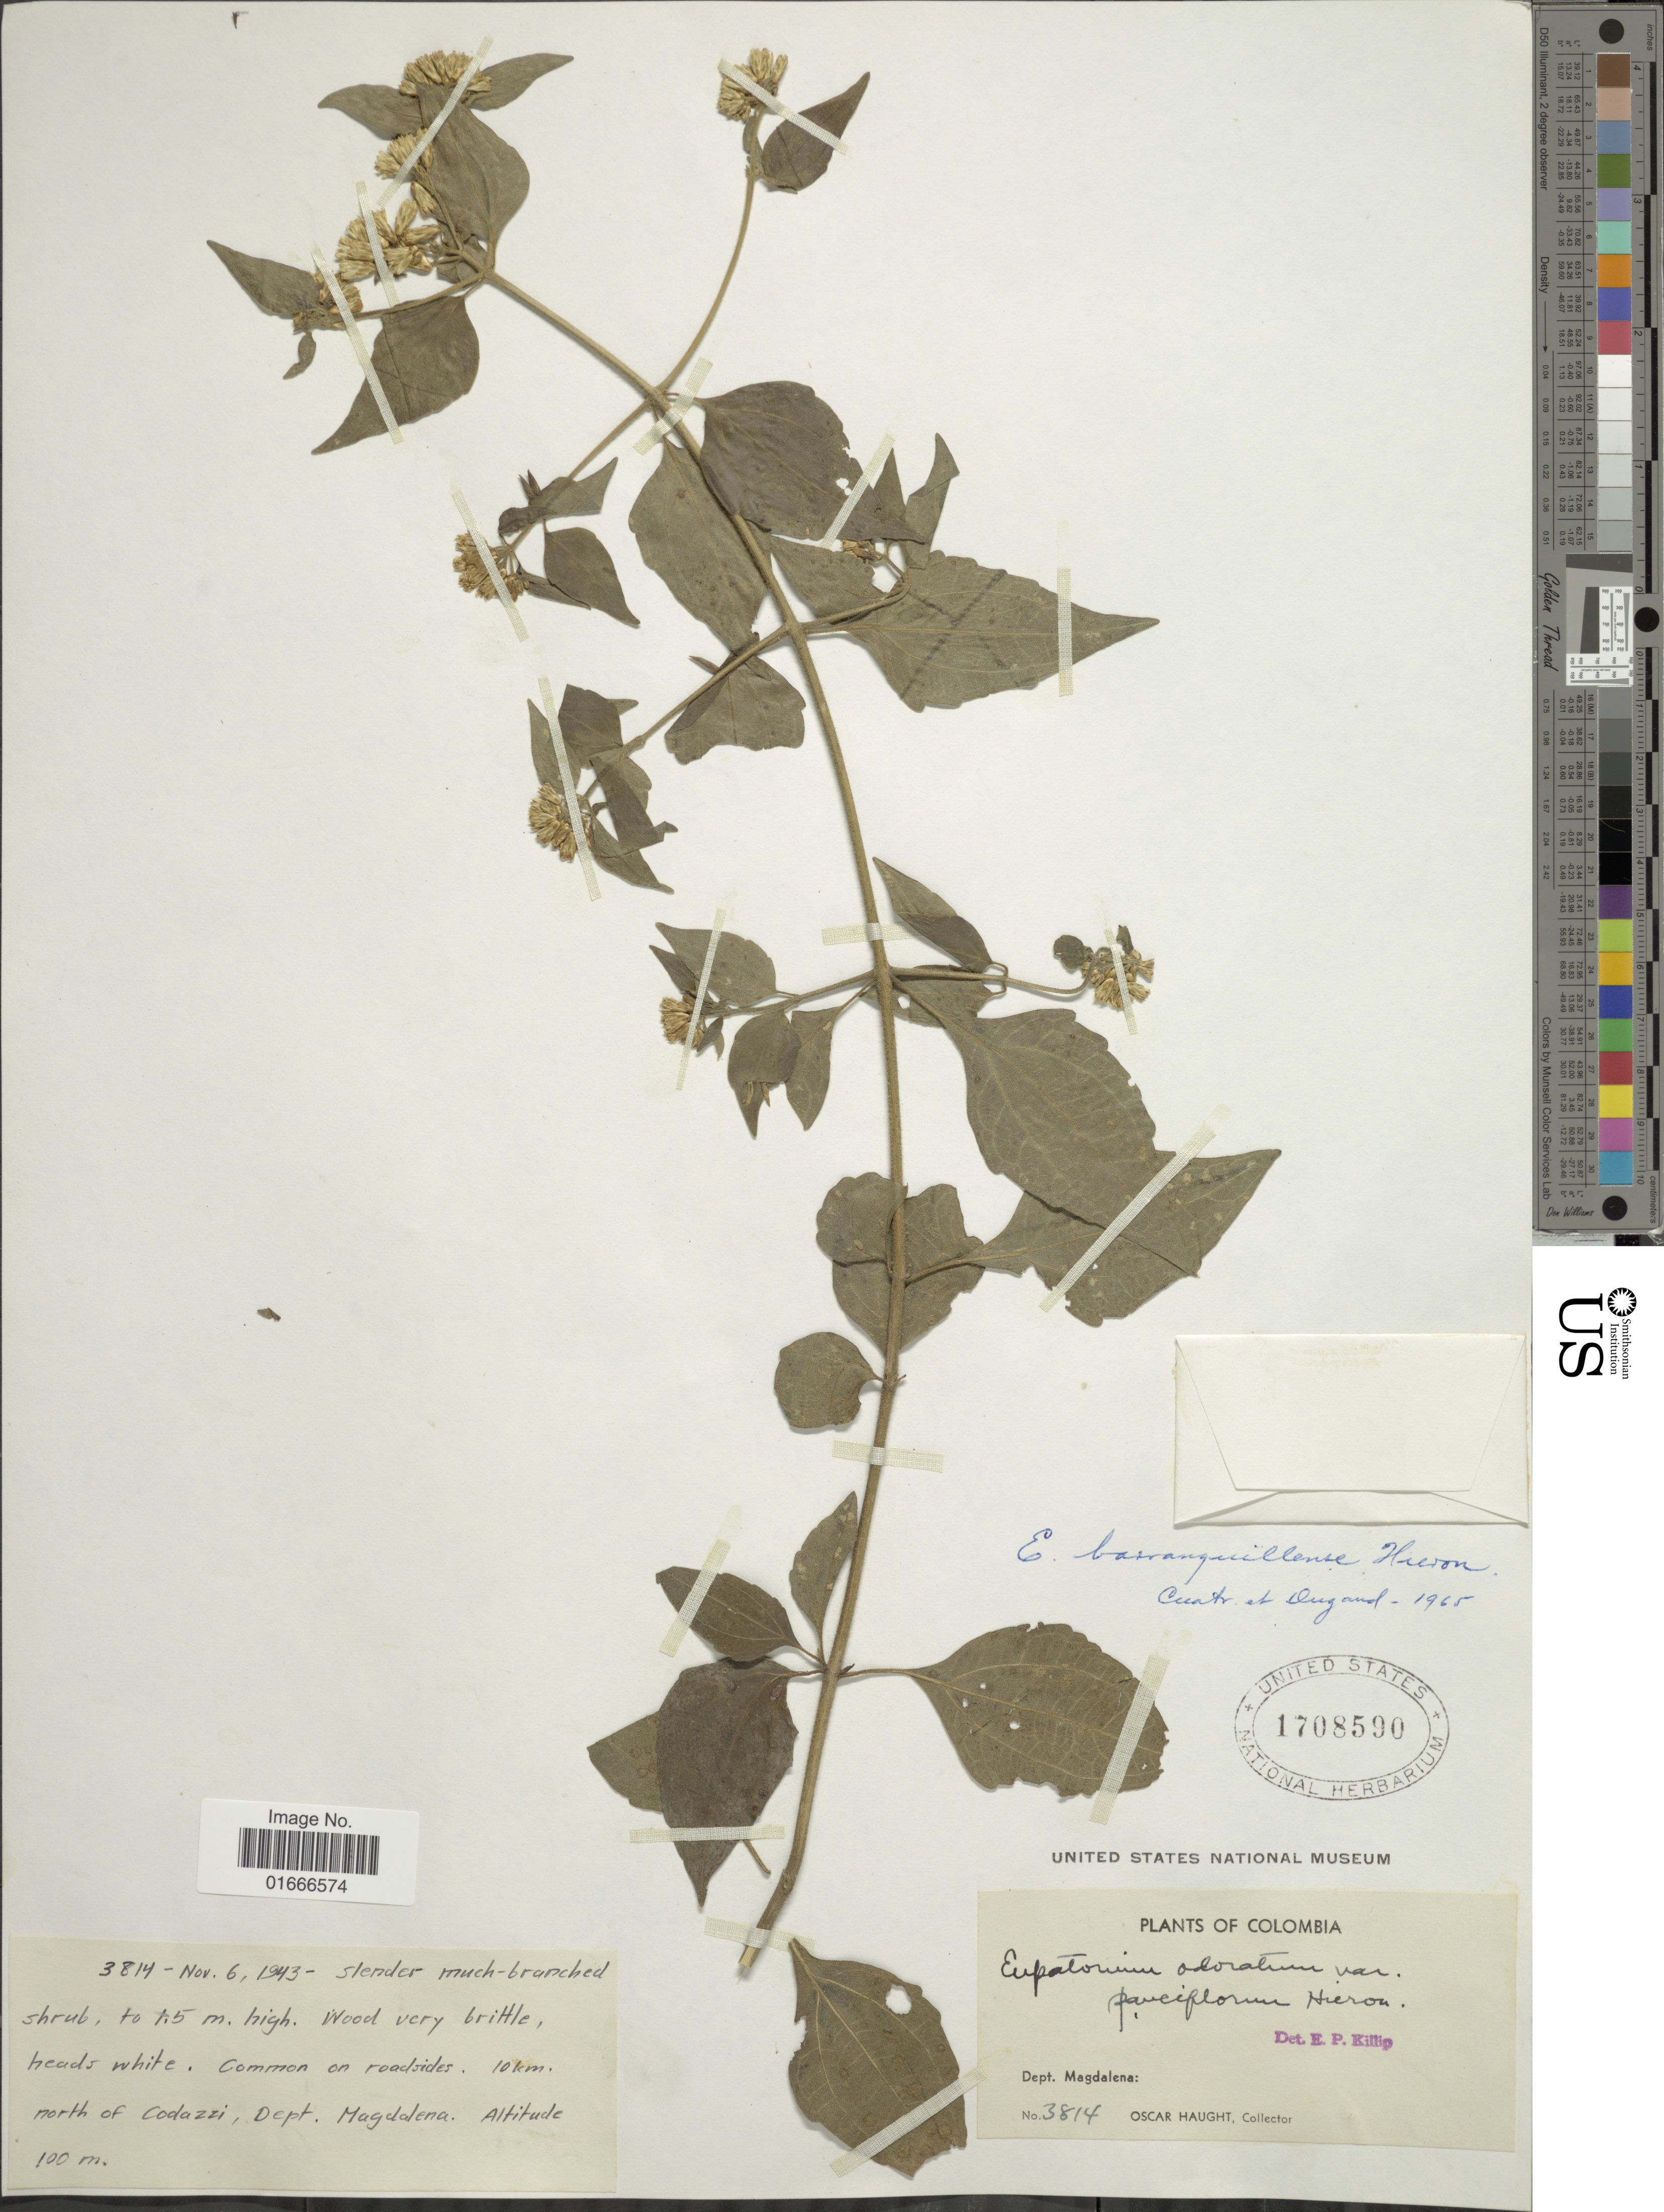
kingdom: Plantae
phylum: Tracheophyta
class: Magnoliopsida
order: Asterales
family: Asteraceae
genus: Chromolaena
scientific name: Chromolaena barranquillensis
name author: (Hieron.) R.M. King & H. Rob.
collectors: O. Haught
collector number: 3814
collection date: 1943-11-06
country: Colombia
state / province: Magdalena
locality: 10 km north of Codazzi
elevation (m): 100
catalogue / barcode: US 1708590